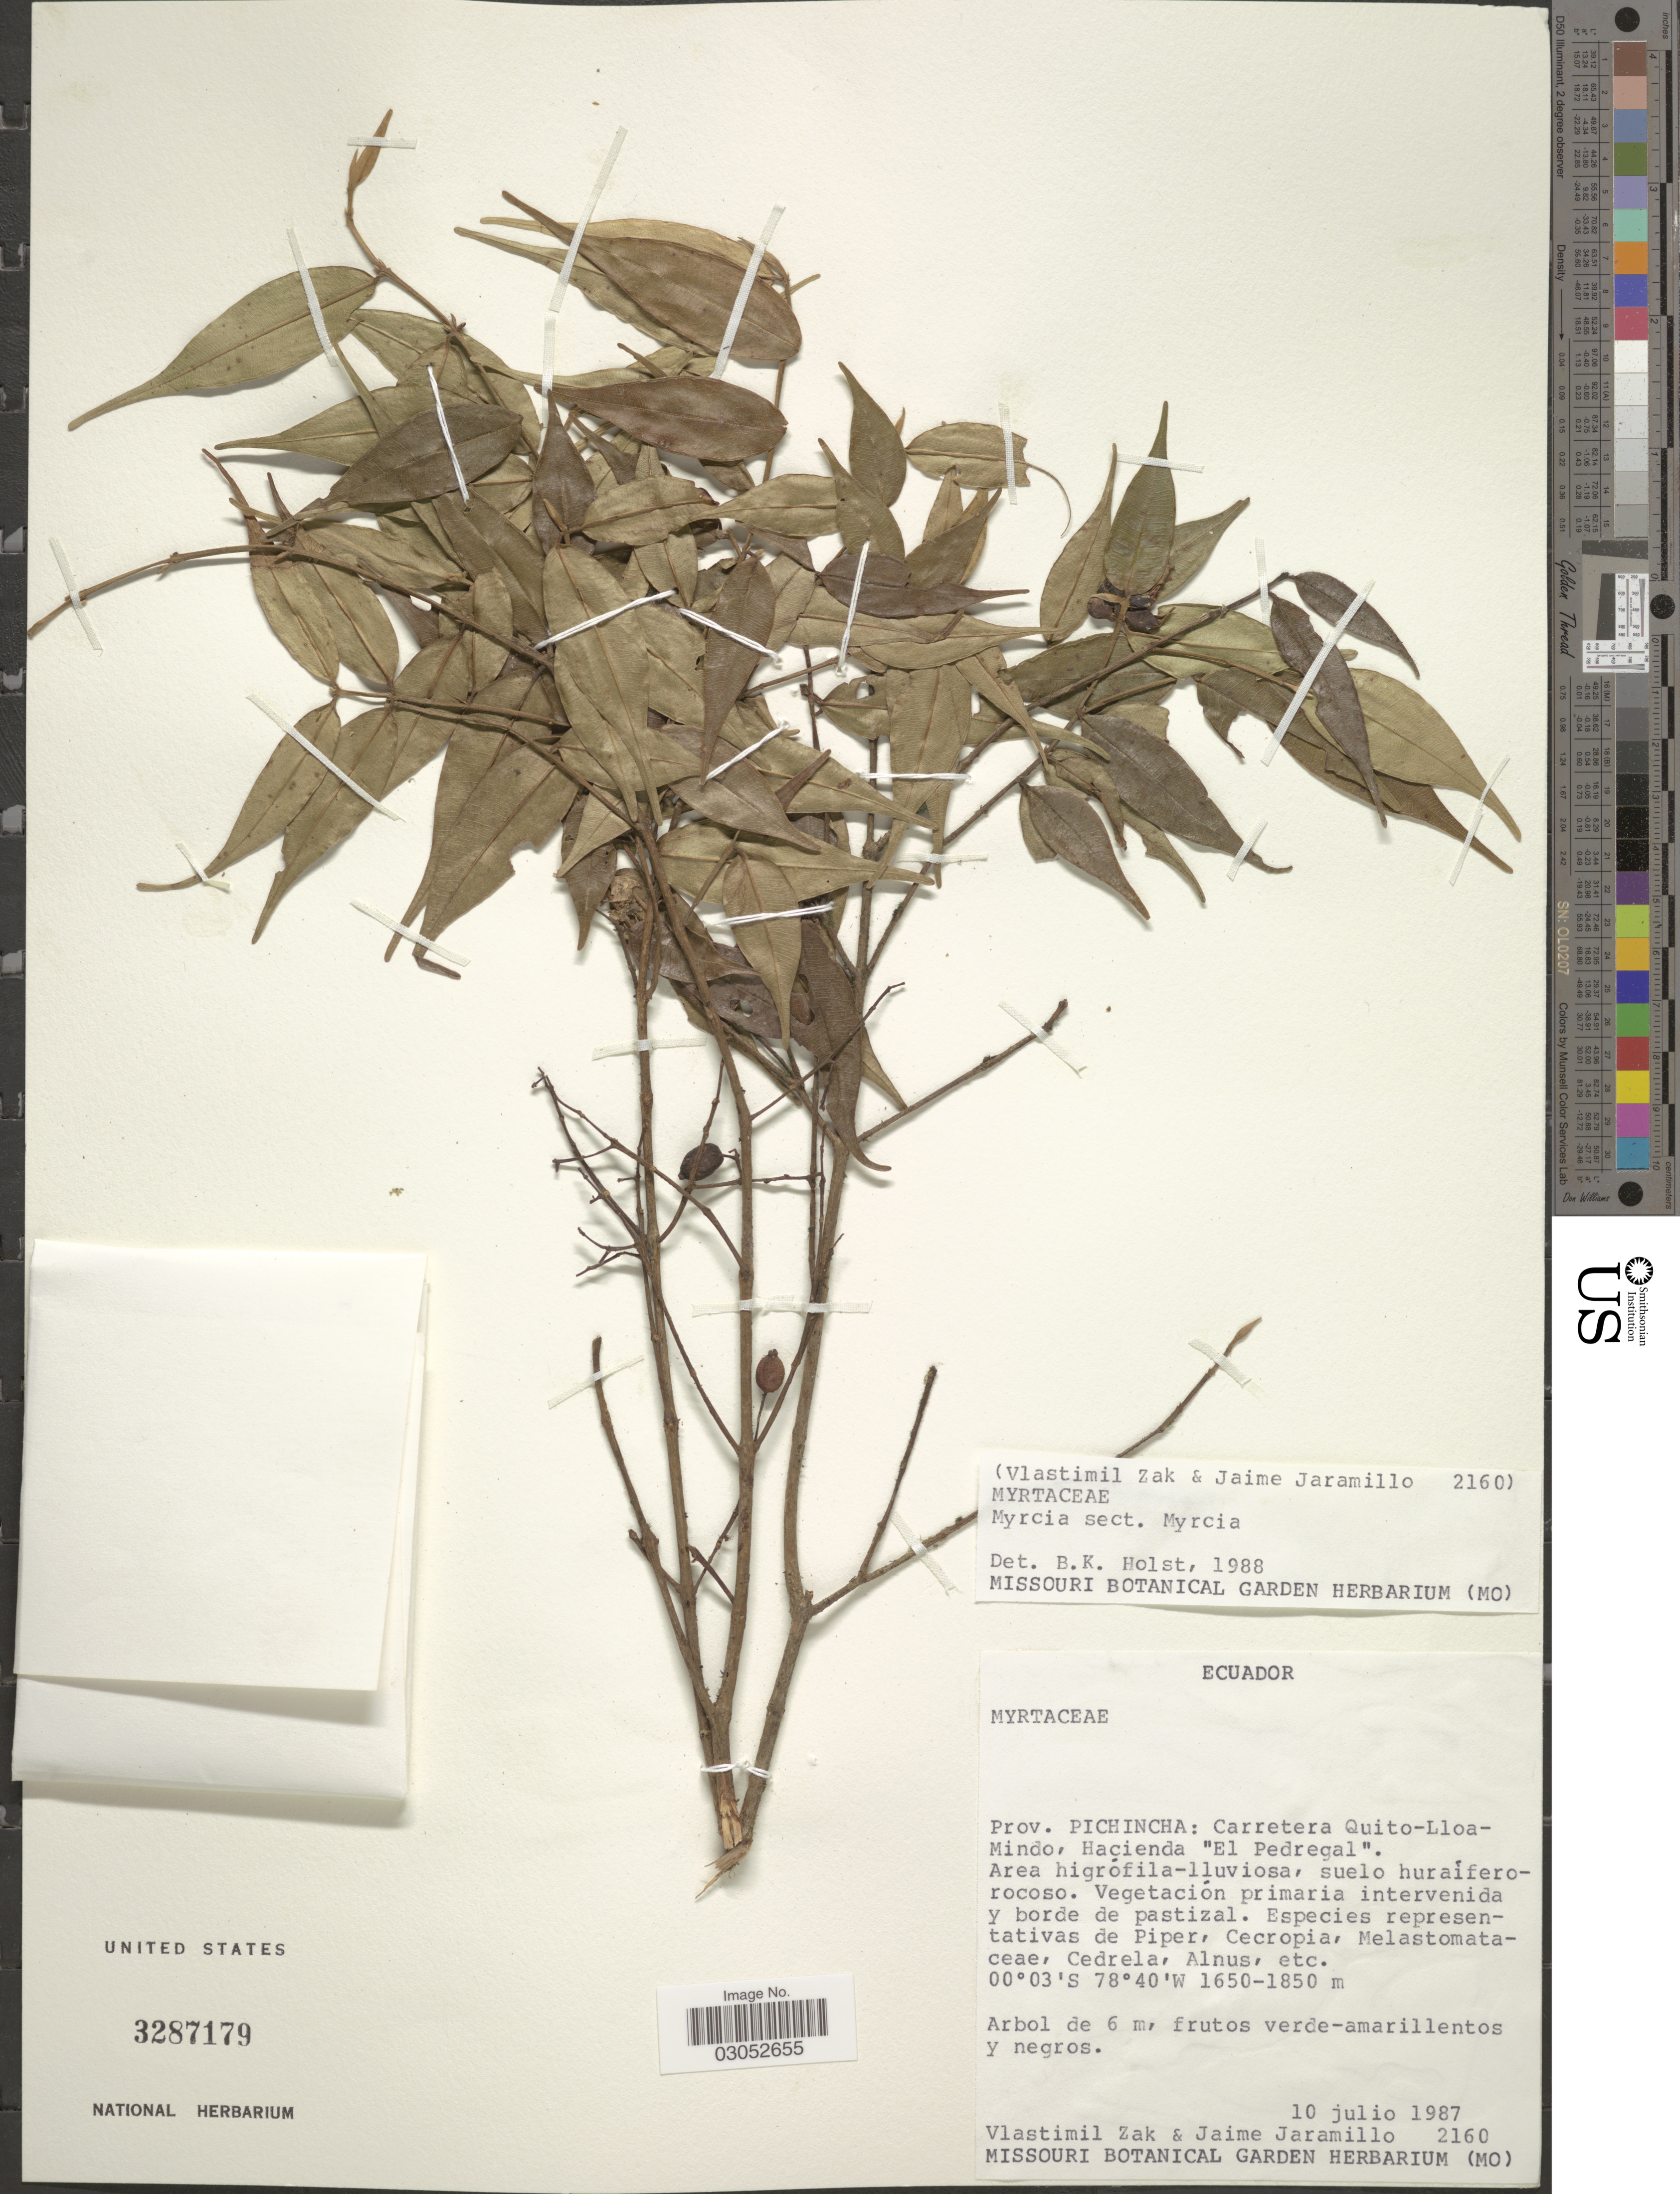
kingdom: Plantae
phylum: Tracheophyta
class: Magnoliopsida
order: Myrtales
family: Myrtaceae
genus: Myrcia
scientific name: Myrcia sp.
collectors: V. Zak & J. Jaramillo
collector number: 2160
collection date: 1987-07-10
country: Ecuador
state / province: Pichincha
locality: Carretera Quito-Lloa-Mindo, Hacienda "El Pedregal".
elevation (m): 1650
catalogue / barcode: US 3287179